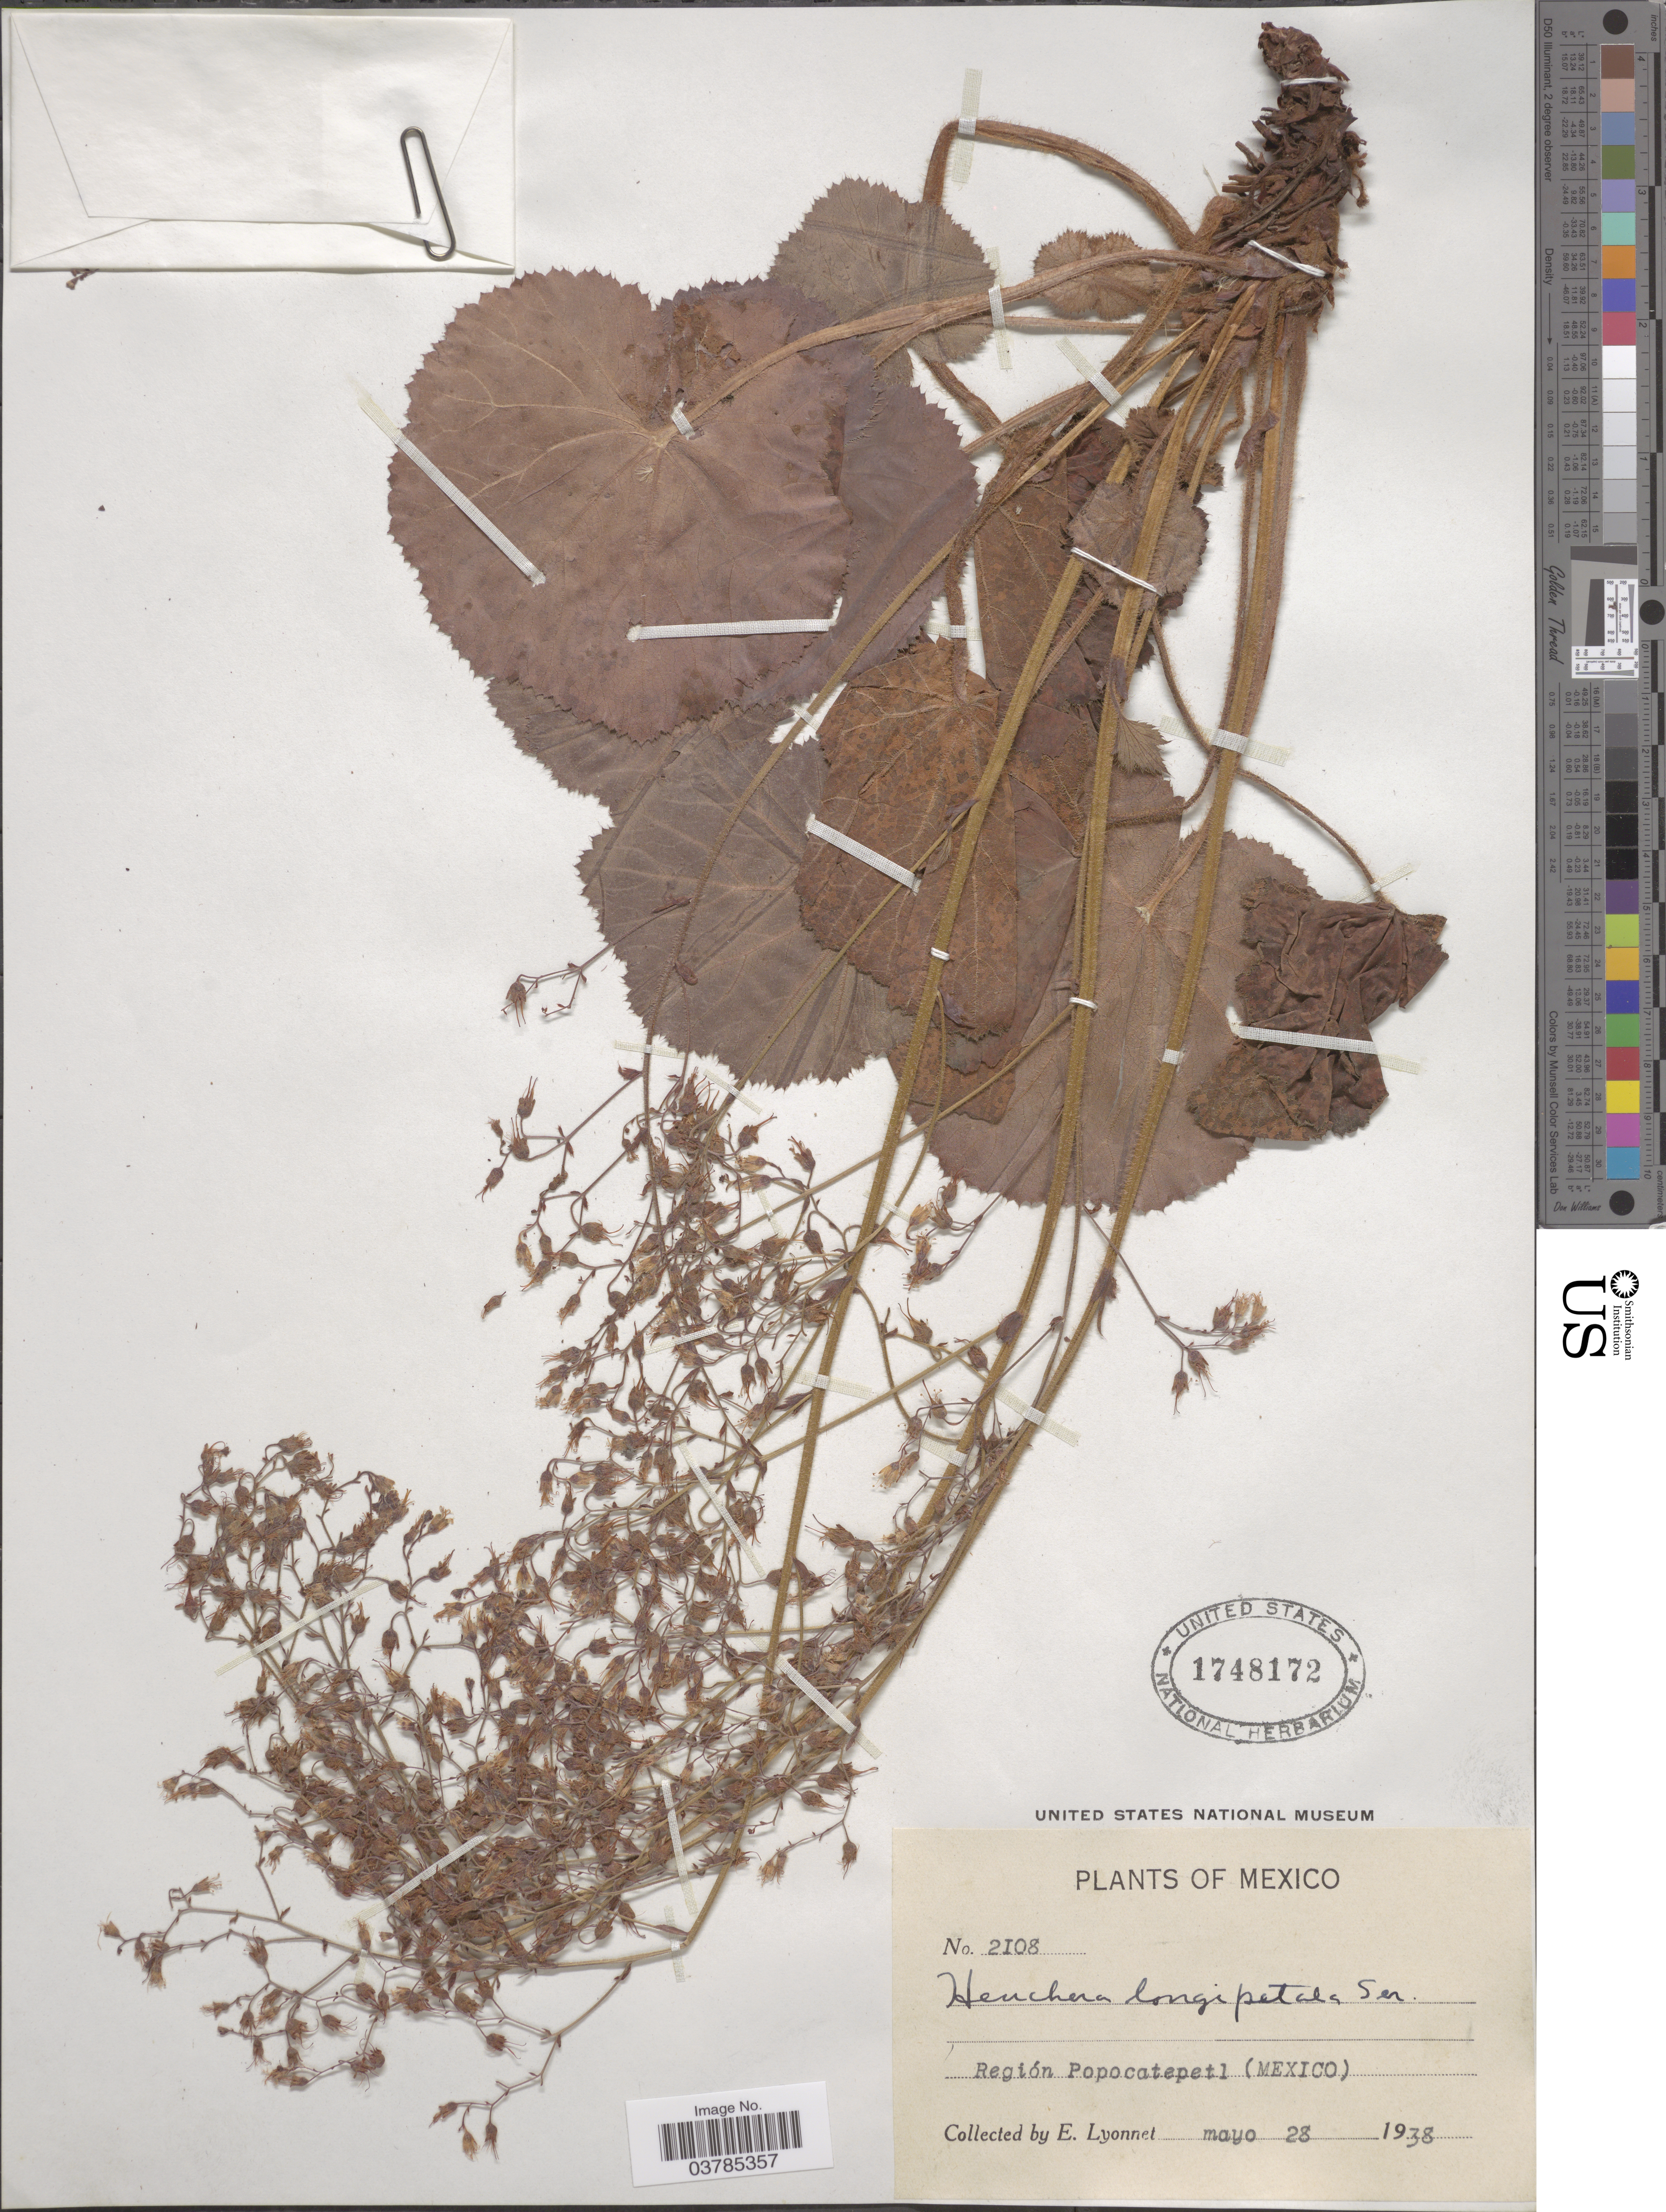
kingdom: Plantae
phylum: Tracheophyta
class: Magnoliopsida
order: Saxifragales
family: Saxifragaceae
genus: Heuchera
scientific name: Heuchera longipetala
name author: Moc. ex Ser.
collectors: E. Lyonnet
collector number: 2108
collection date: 1938-05-28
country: Mexico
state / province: México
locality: Región Popocatepetl.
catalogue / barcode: US 1748172